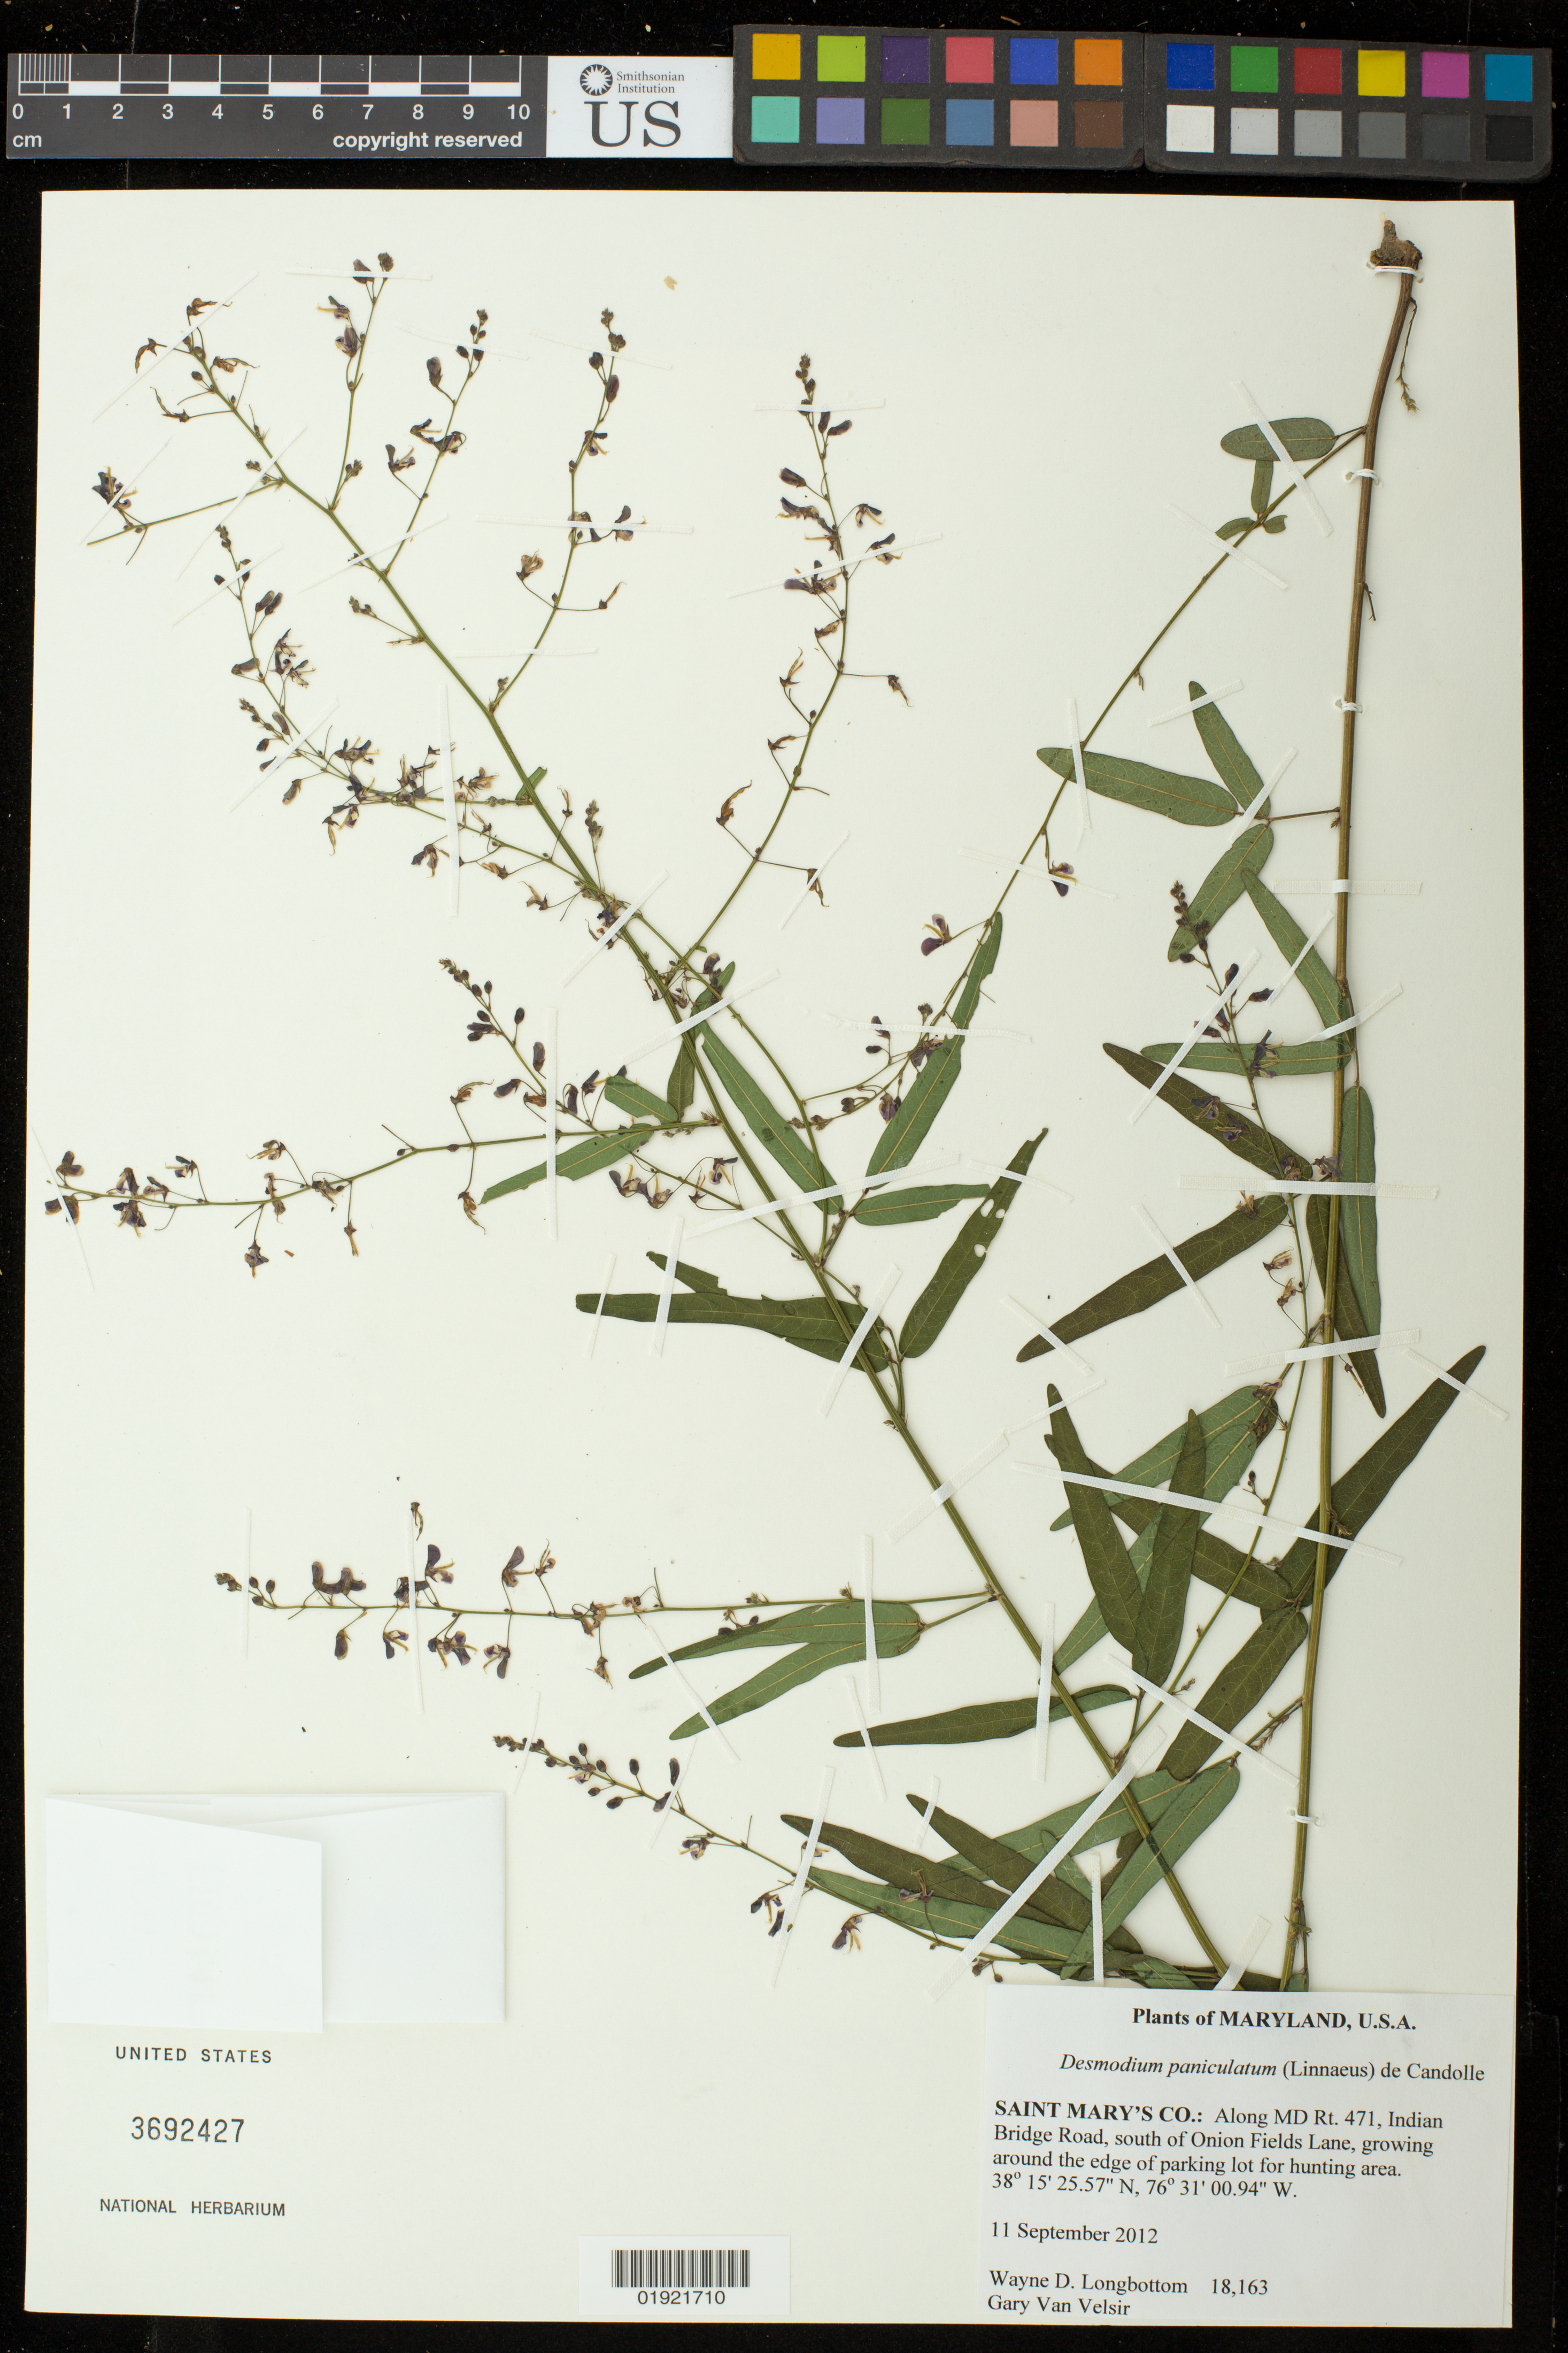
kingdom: Plantae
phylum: Tracheophyta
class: Magnoliopsida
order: Fabales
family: Fabaceae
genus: Desmodium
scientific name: Desmodium paniculatum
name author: (L.) DC.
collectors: W. D. Longbottom & G. Van Velsir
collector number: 18163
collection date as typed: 11 September 2012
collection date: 2012-09-11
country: United States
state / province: Maryland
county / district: St. Mary's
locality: Along MD Rt. 471, Indian Bridge Road, south of Onion Fields Lane, growing around the edge of parking lot for hunting area.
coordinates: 38 15 25.57 N, 76 31 0.94 W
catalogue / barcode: US 3692427